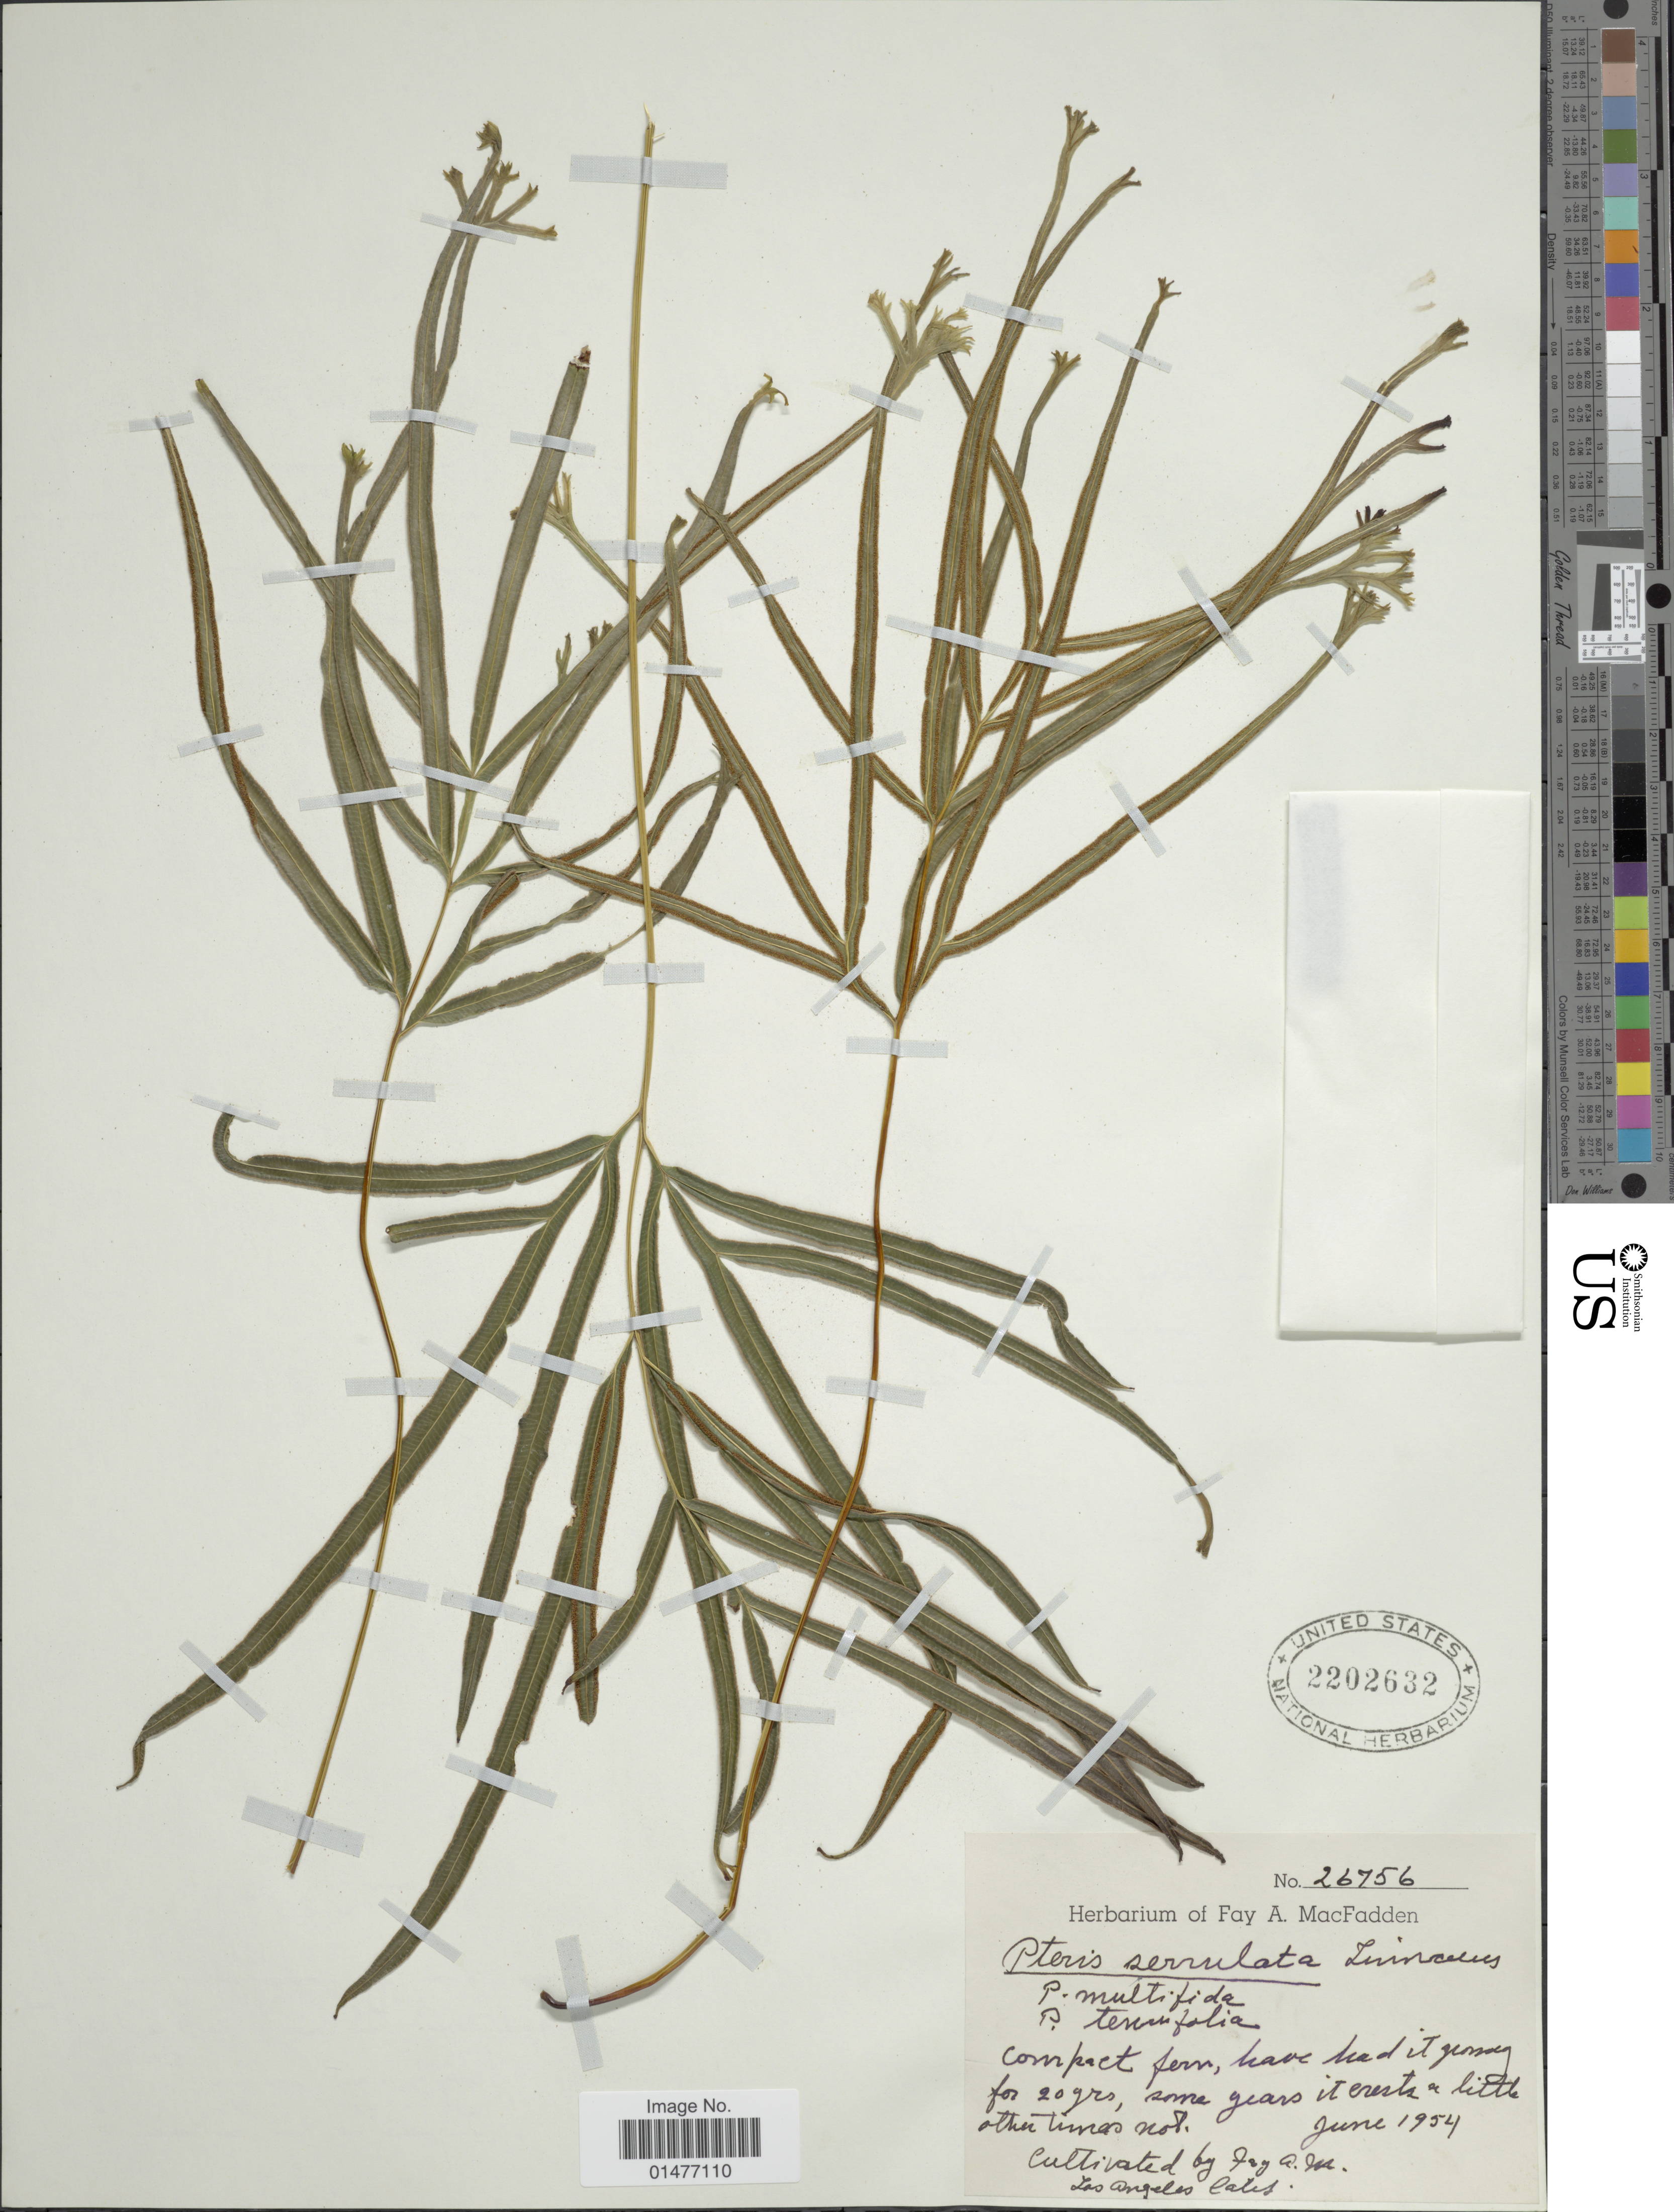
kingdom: Plantae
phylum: Tracheophyta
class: Polypodiopsida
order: Polypodiales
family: Pteridaceae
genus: Pteris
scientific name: Pteris multifida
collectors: ex herb. Fay A. MacFadden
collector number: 26756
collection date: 1954-06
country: United States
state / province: California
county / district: Los Angeles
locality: Los Angeles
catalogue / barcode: US 2202632